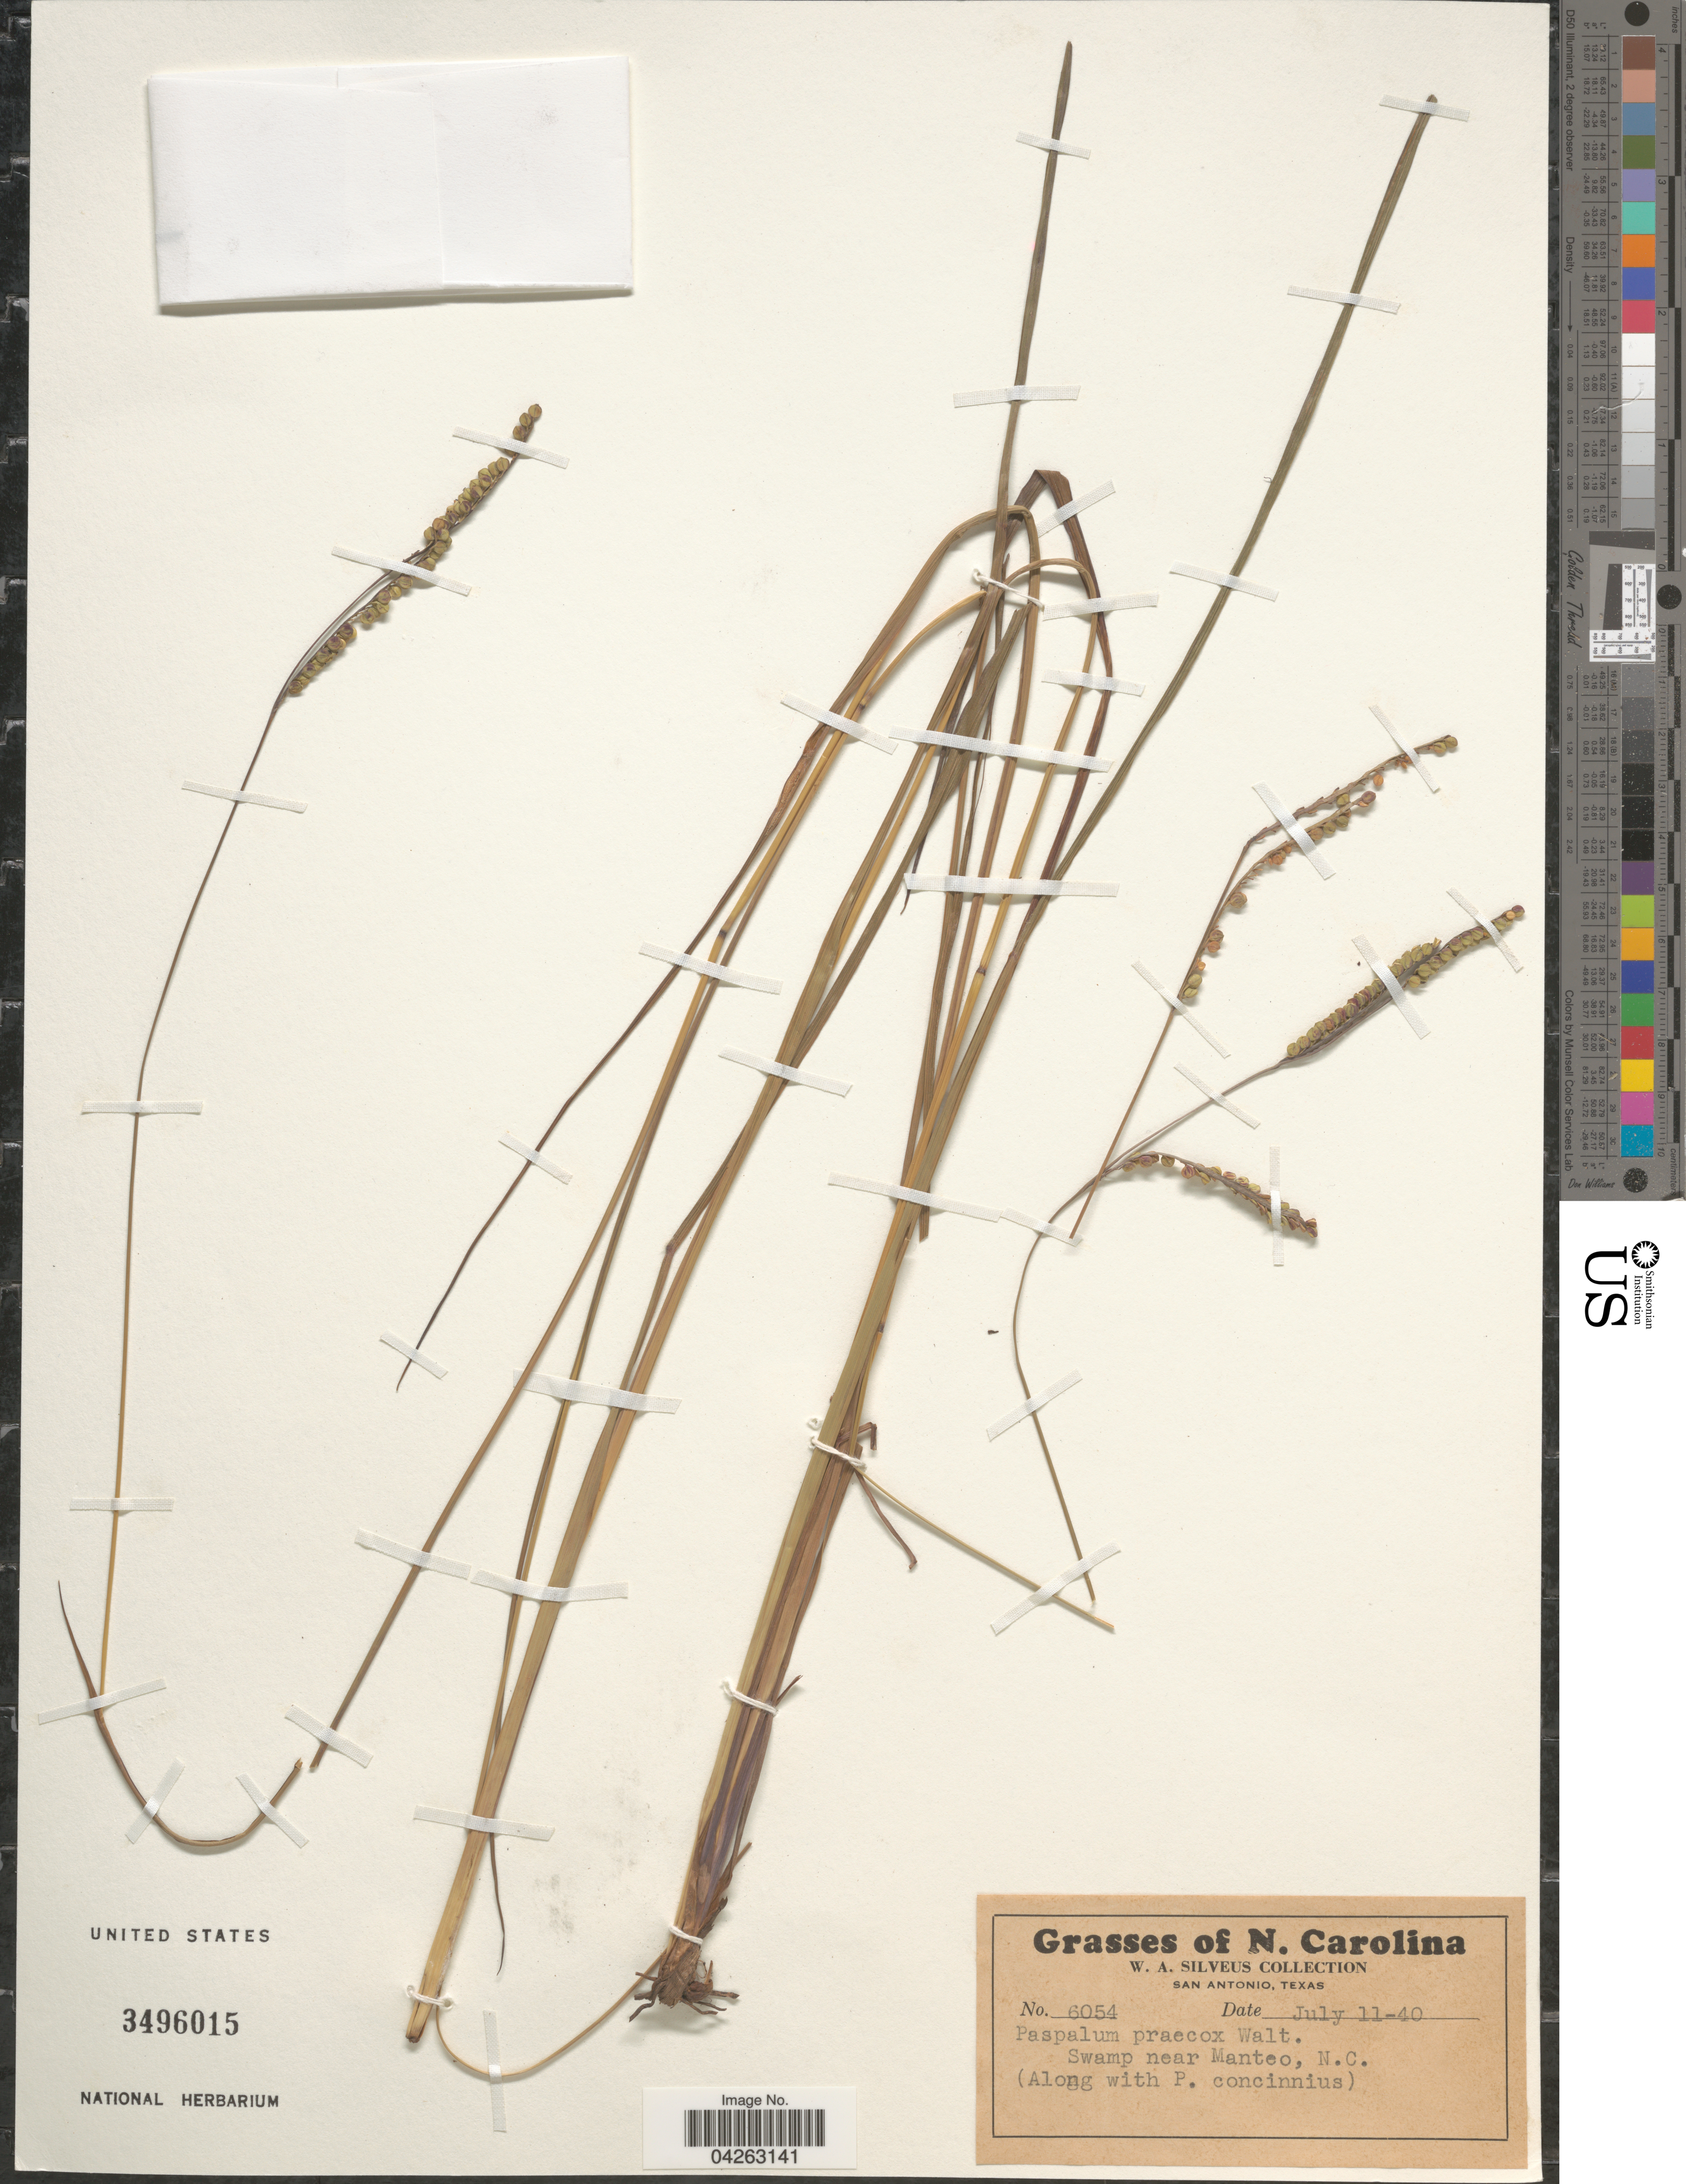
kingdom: Plantae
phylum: Tracheophyta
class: Liliopsida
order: Poales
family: Poaceae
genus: Paspalum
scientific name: Paspalum praecox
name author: Walter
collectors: W. Silveus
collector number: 6054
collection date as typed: Transcribed d/m/y: 11/7/40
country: United States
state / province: North Carolina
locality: Swamp near Manteo.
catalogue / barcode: US 3496015